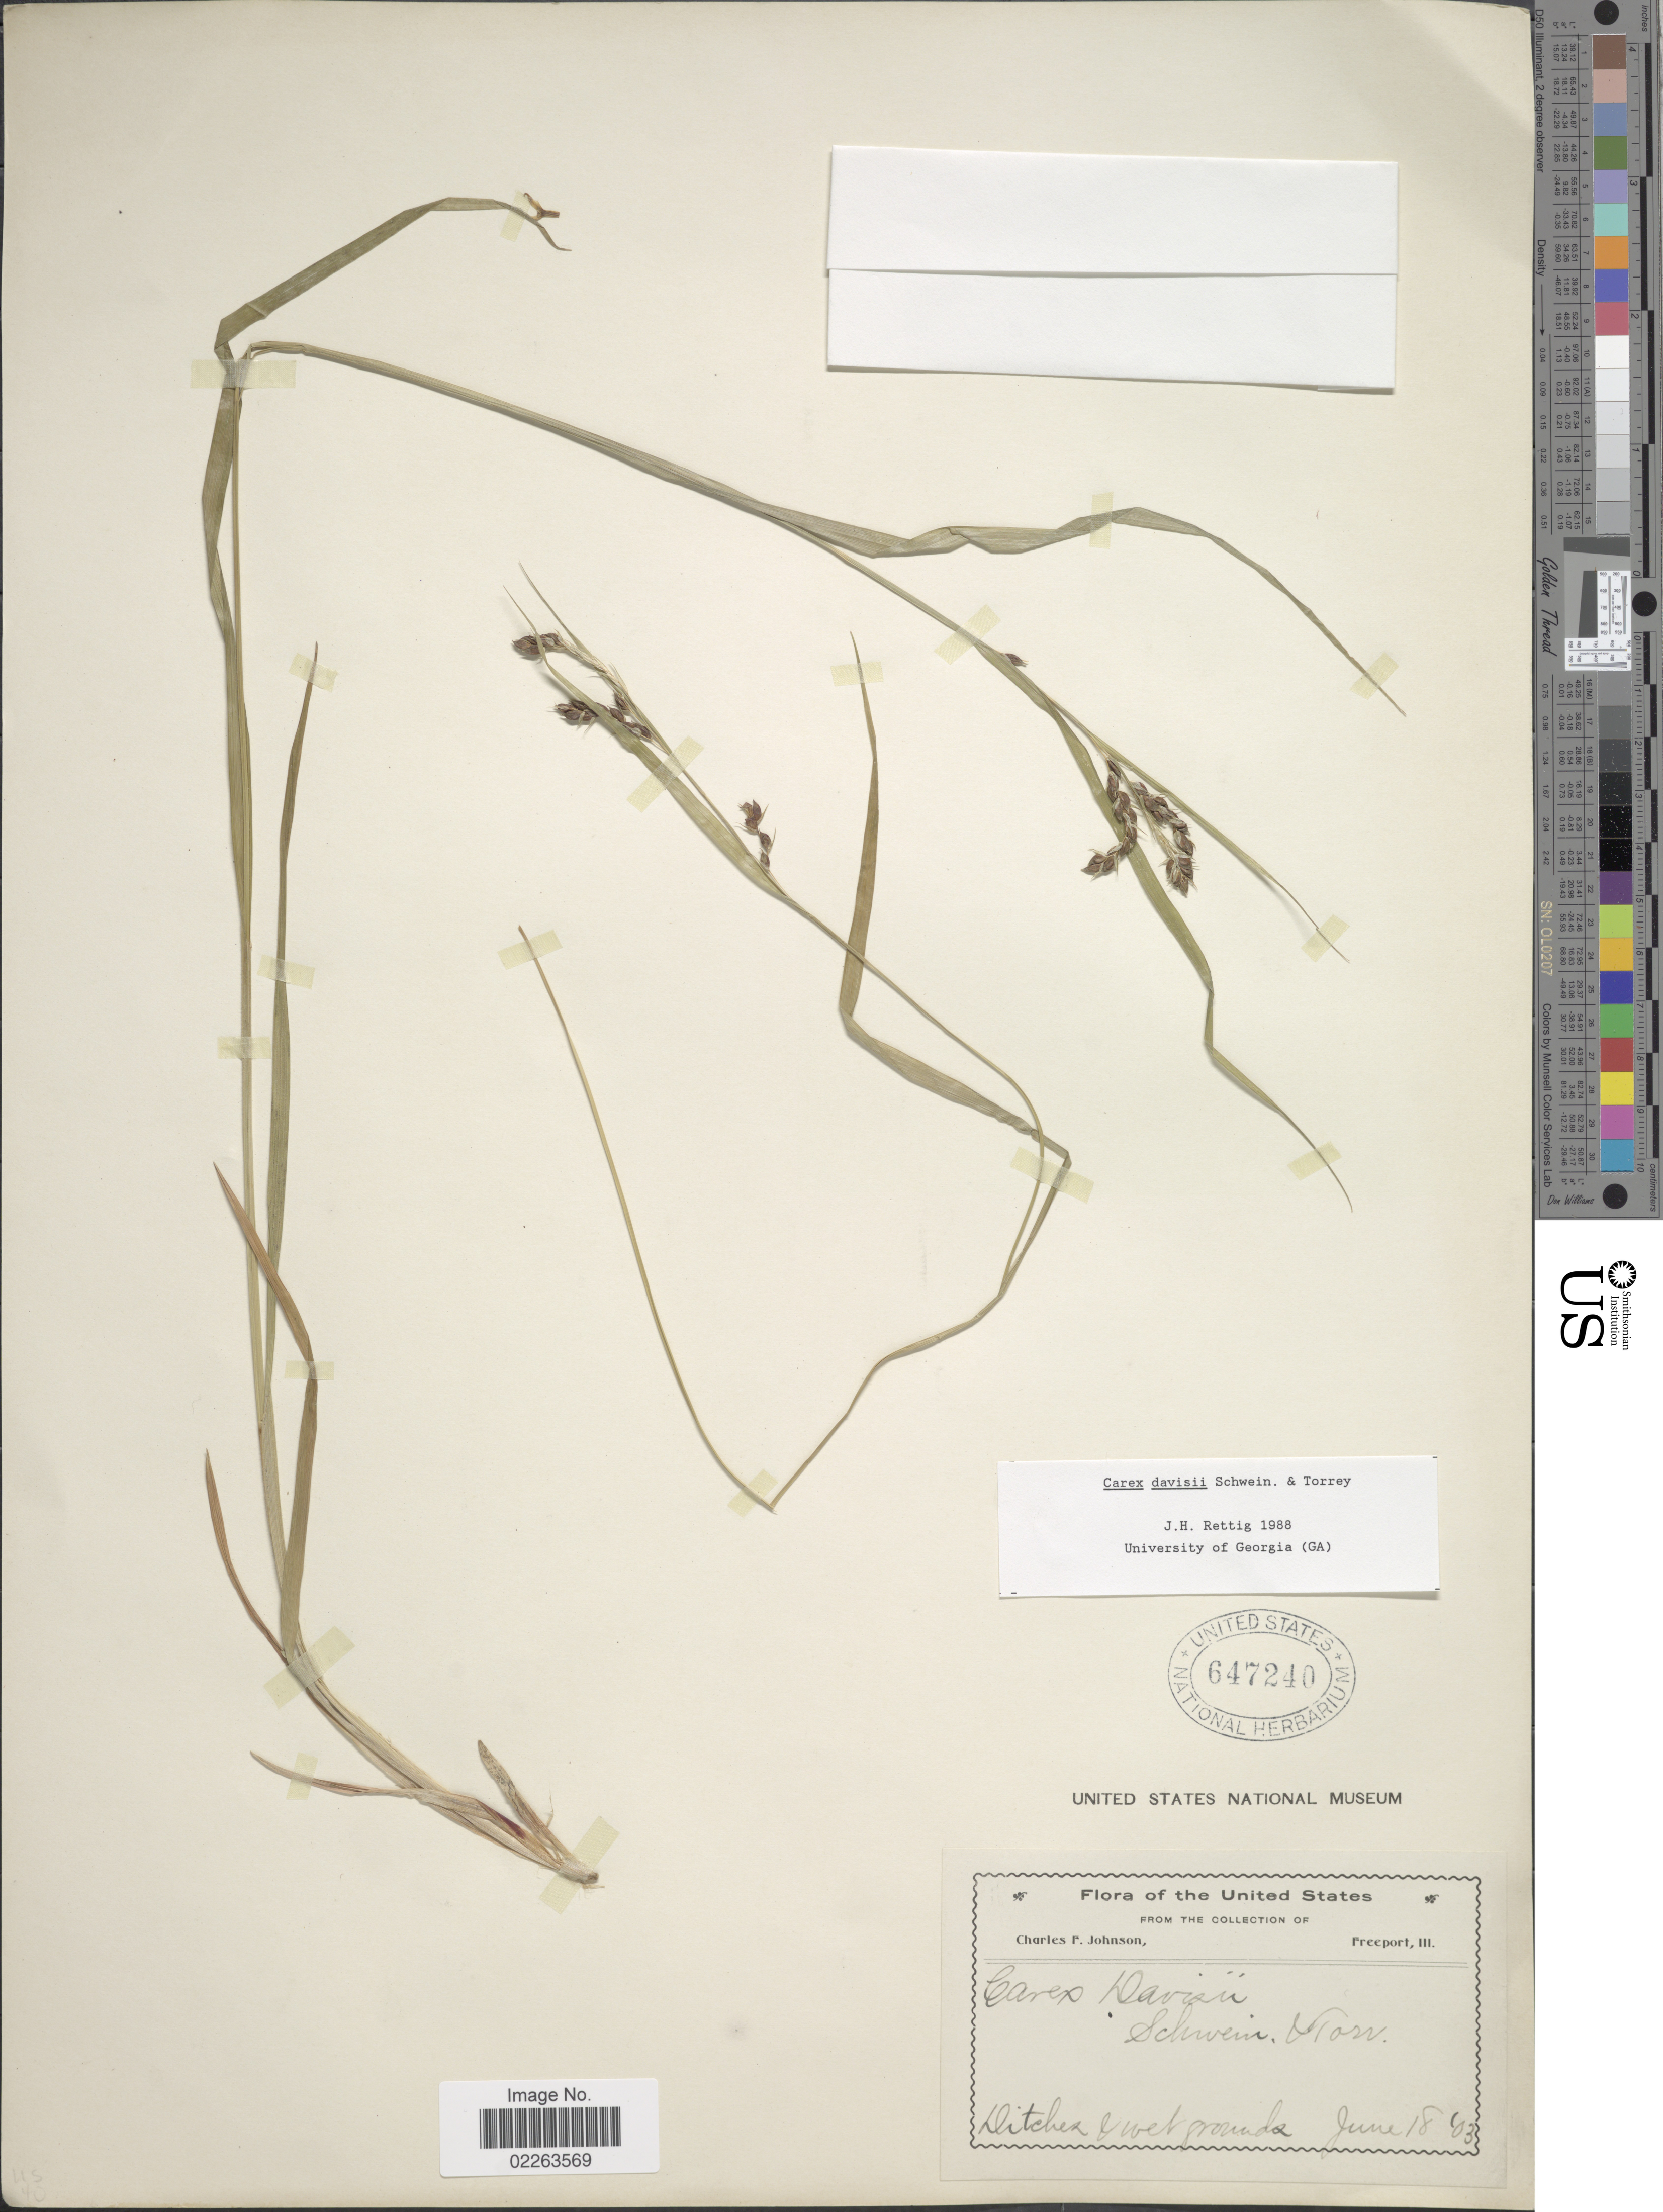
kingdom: Plantae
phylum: Tracheophyta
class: Liliopsida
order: Poales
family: Cyperaceae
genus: Carex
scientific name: Carex davisii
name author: Schwein. & Torr.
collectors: C. F. Johnson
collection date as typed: Transcribed d/m/y: 18/6/3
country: United States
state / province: Illinois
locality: Freeport, Ill. Ditches & wet grounds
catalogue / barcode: US 647240